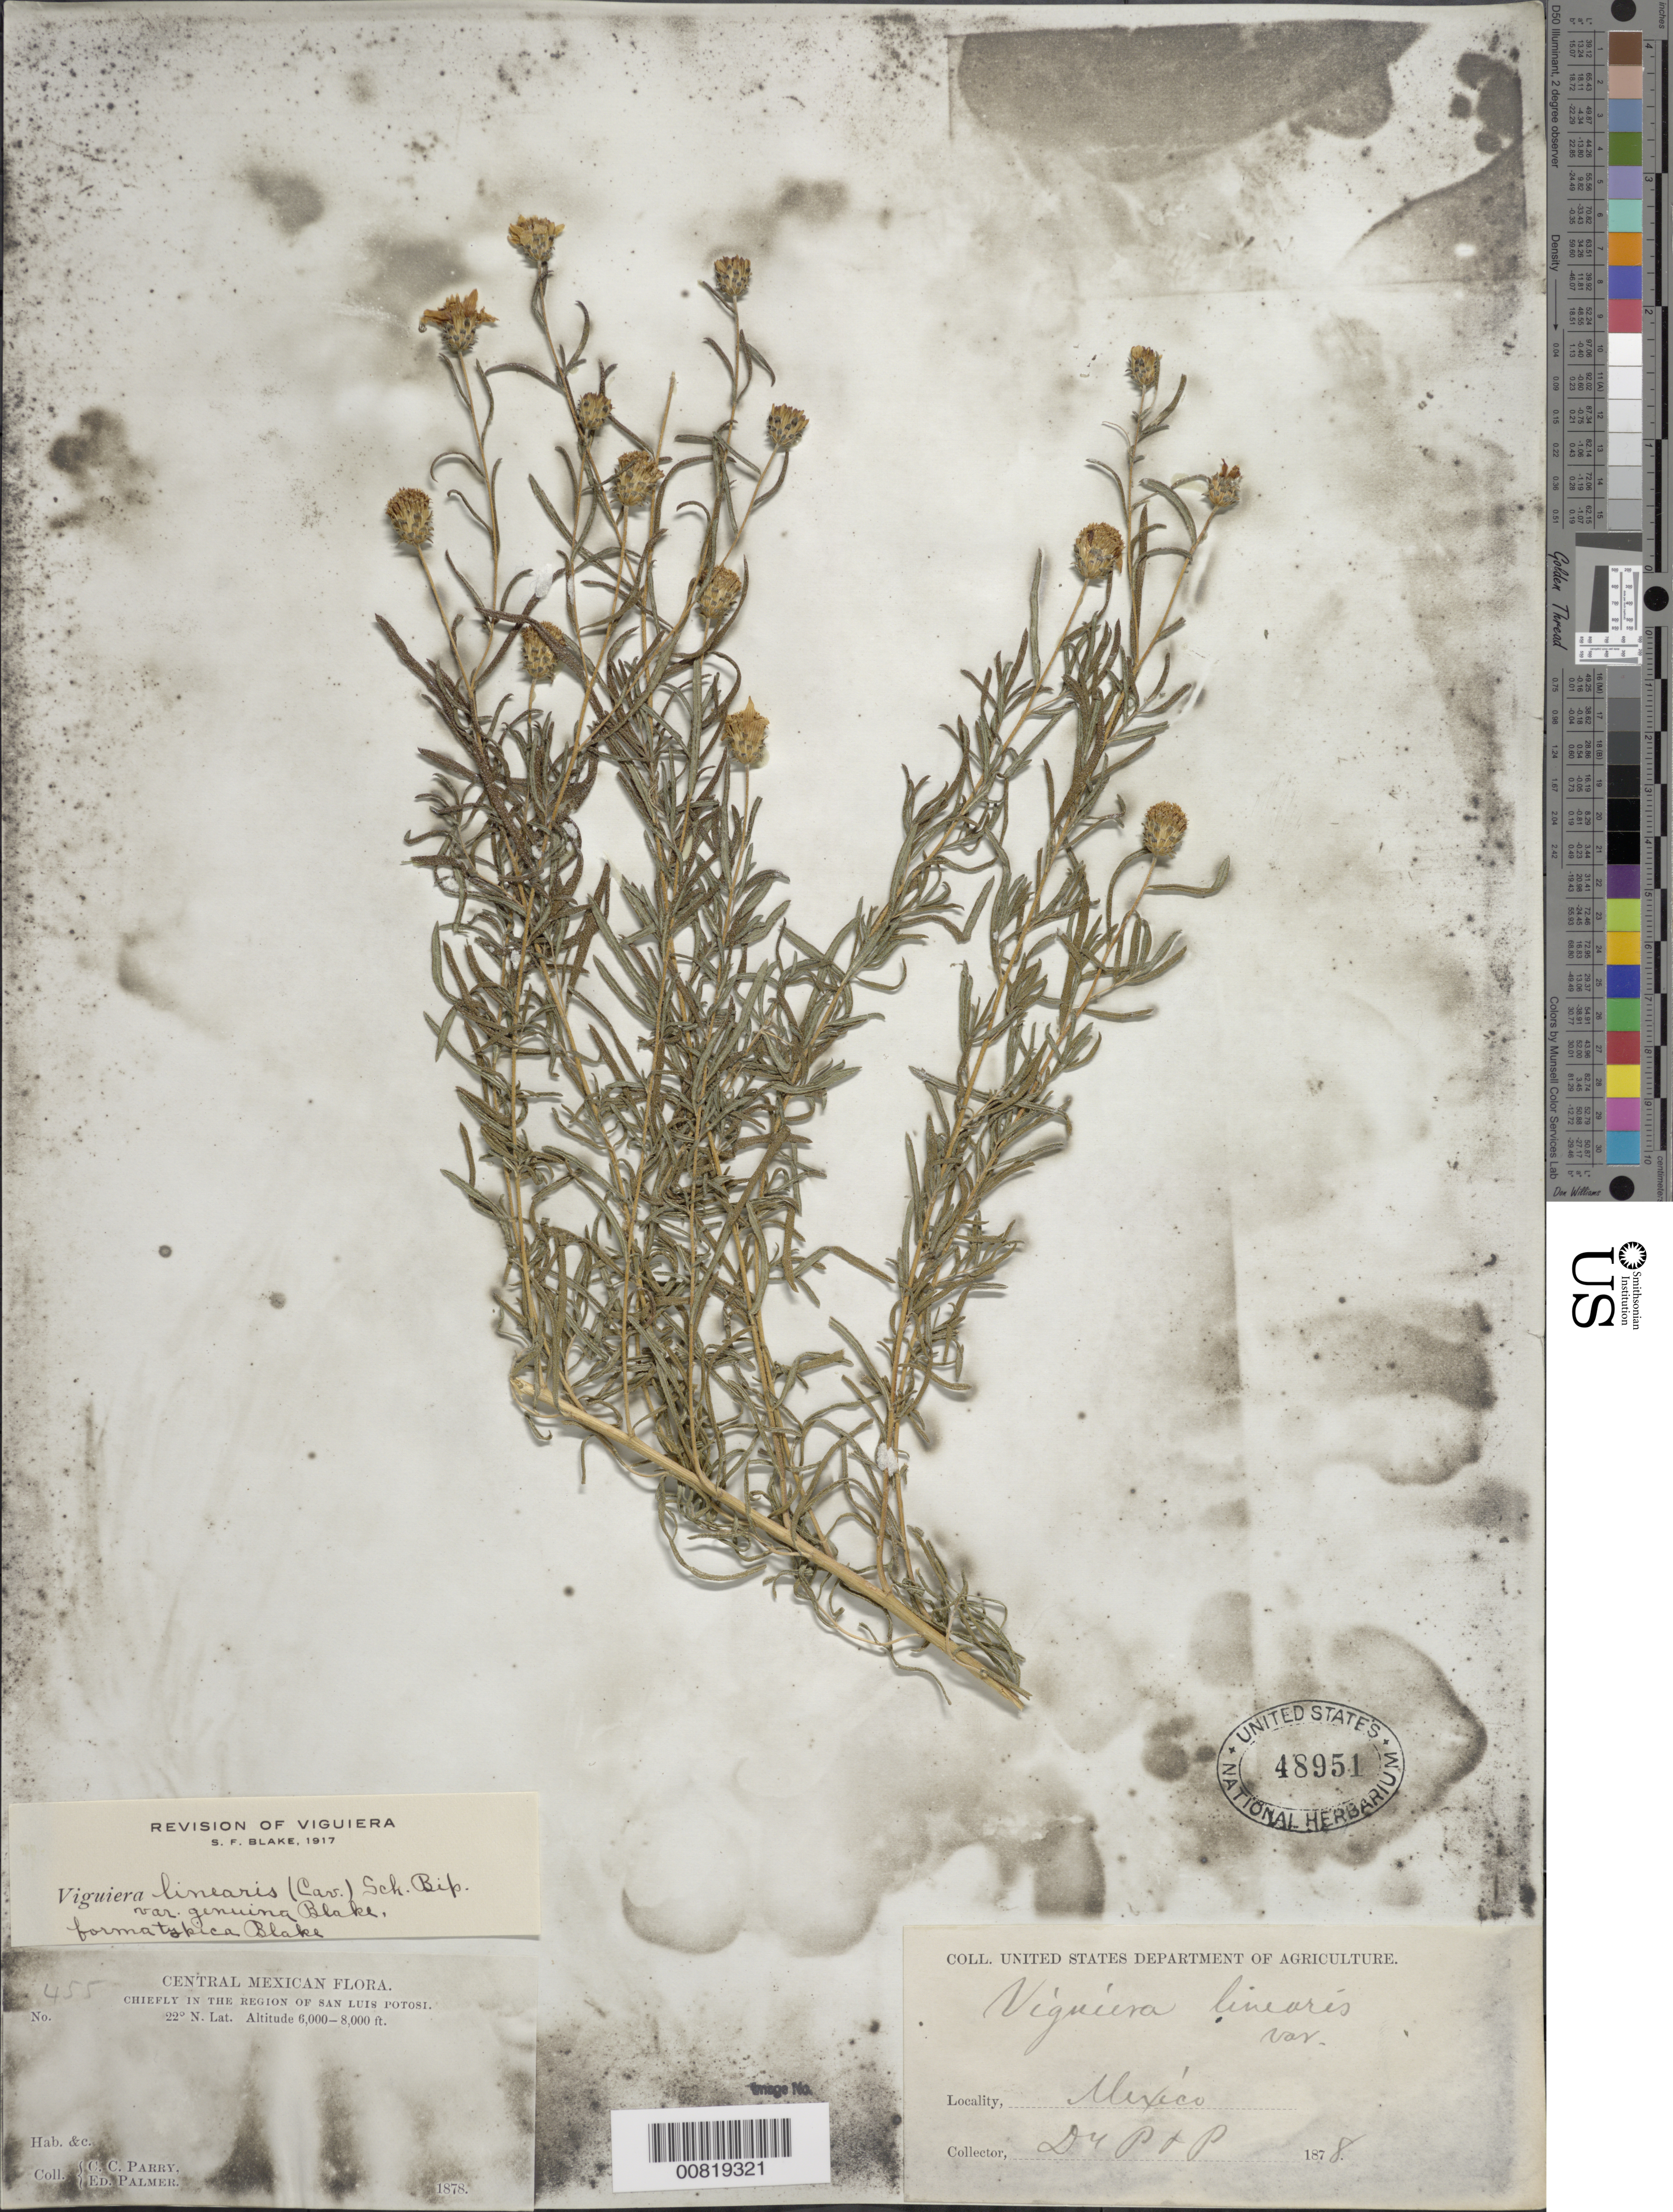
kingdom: Plantae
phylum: Tracheophyta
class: Magnoliopsida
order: Asterales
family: Asteraceae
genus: Viguiera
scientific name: Viguiera linearis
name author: (Cav.) Sch. Bip.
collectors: C. C. Parry & E. Palmer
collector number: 455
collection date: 1878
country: Mexico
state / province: San Luis Potosí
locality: Central Mexican, Cheifly in the Region of San Luis Potosi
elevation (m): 1829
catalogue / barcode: US 48951